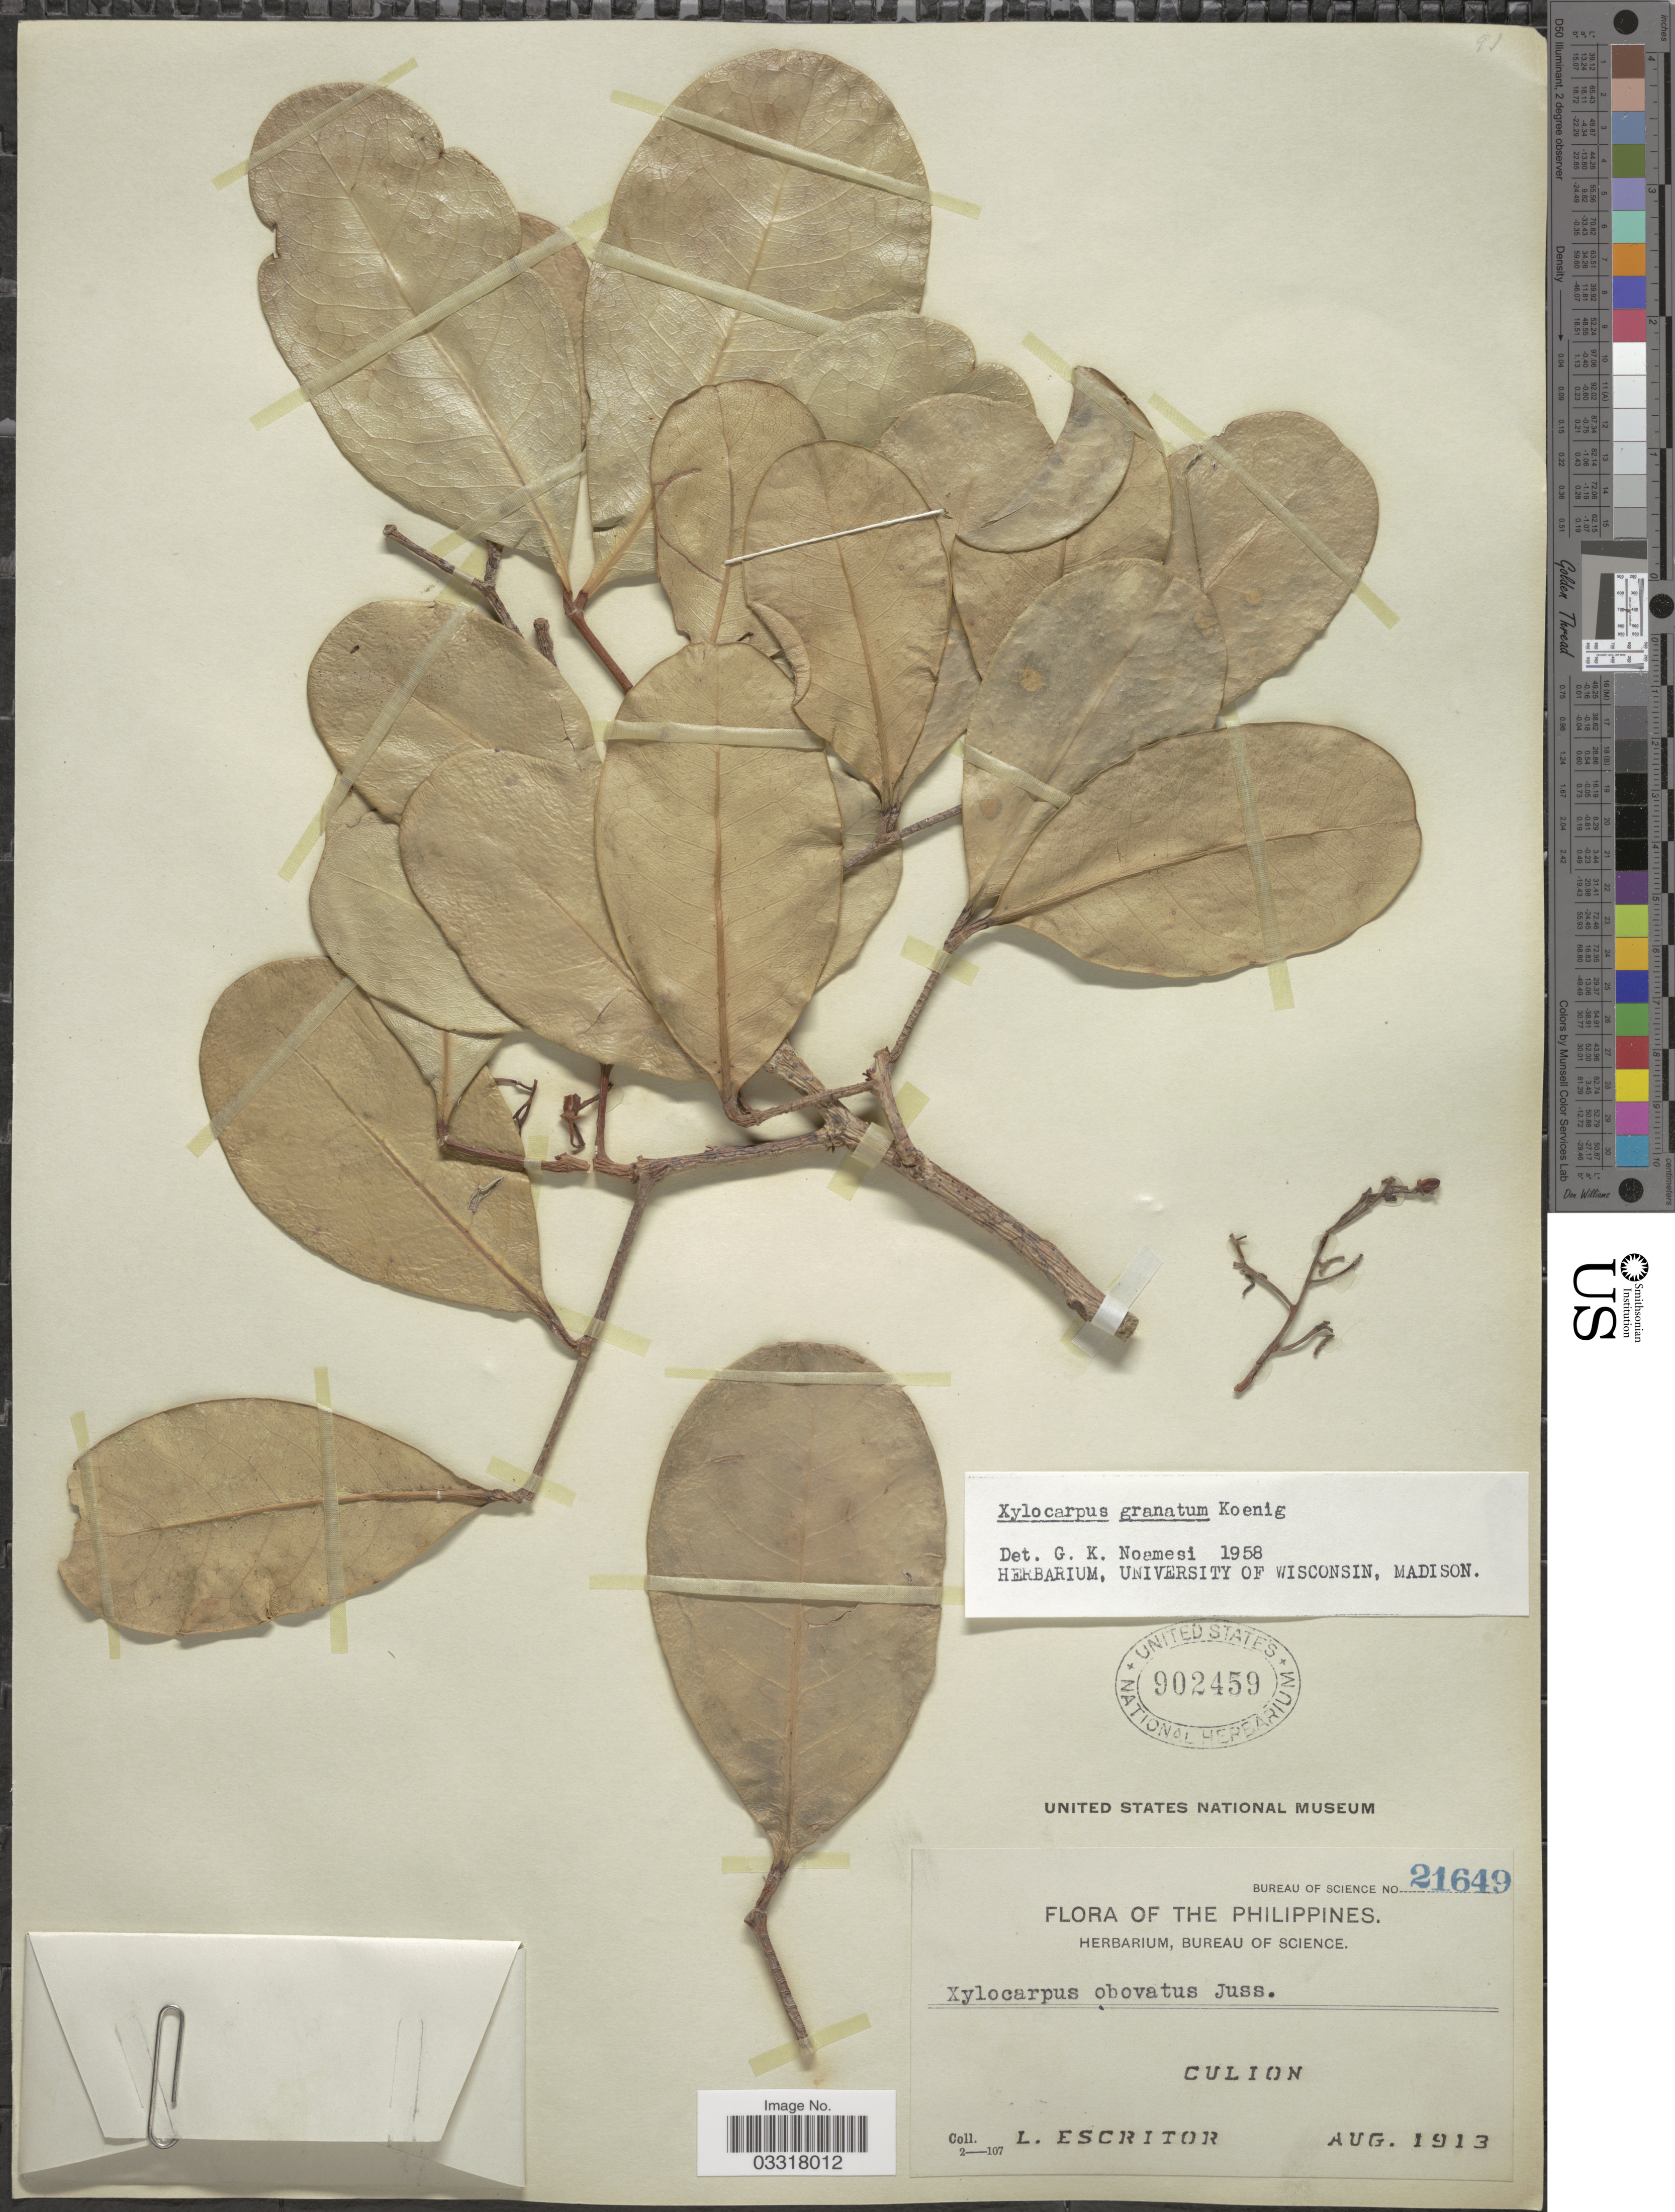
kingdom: Plantae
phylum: Tracheophyta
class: Magnoliopsida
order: Sapindales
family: Meliaceae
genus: Xylocarpus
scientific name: Xylocarpus granatum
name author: J. Koenig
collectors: L. Escritor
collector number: Bureau of Science 21649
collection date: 1913-08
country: Philippines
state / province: Mimaropa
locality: Culion.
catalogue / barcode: US 902459